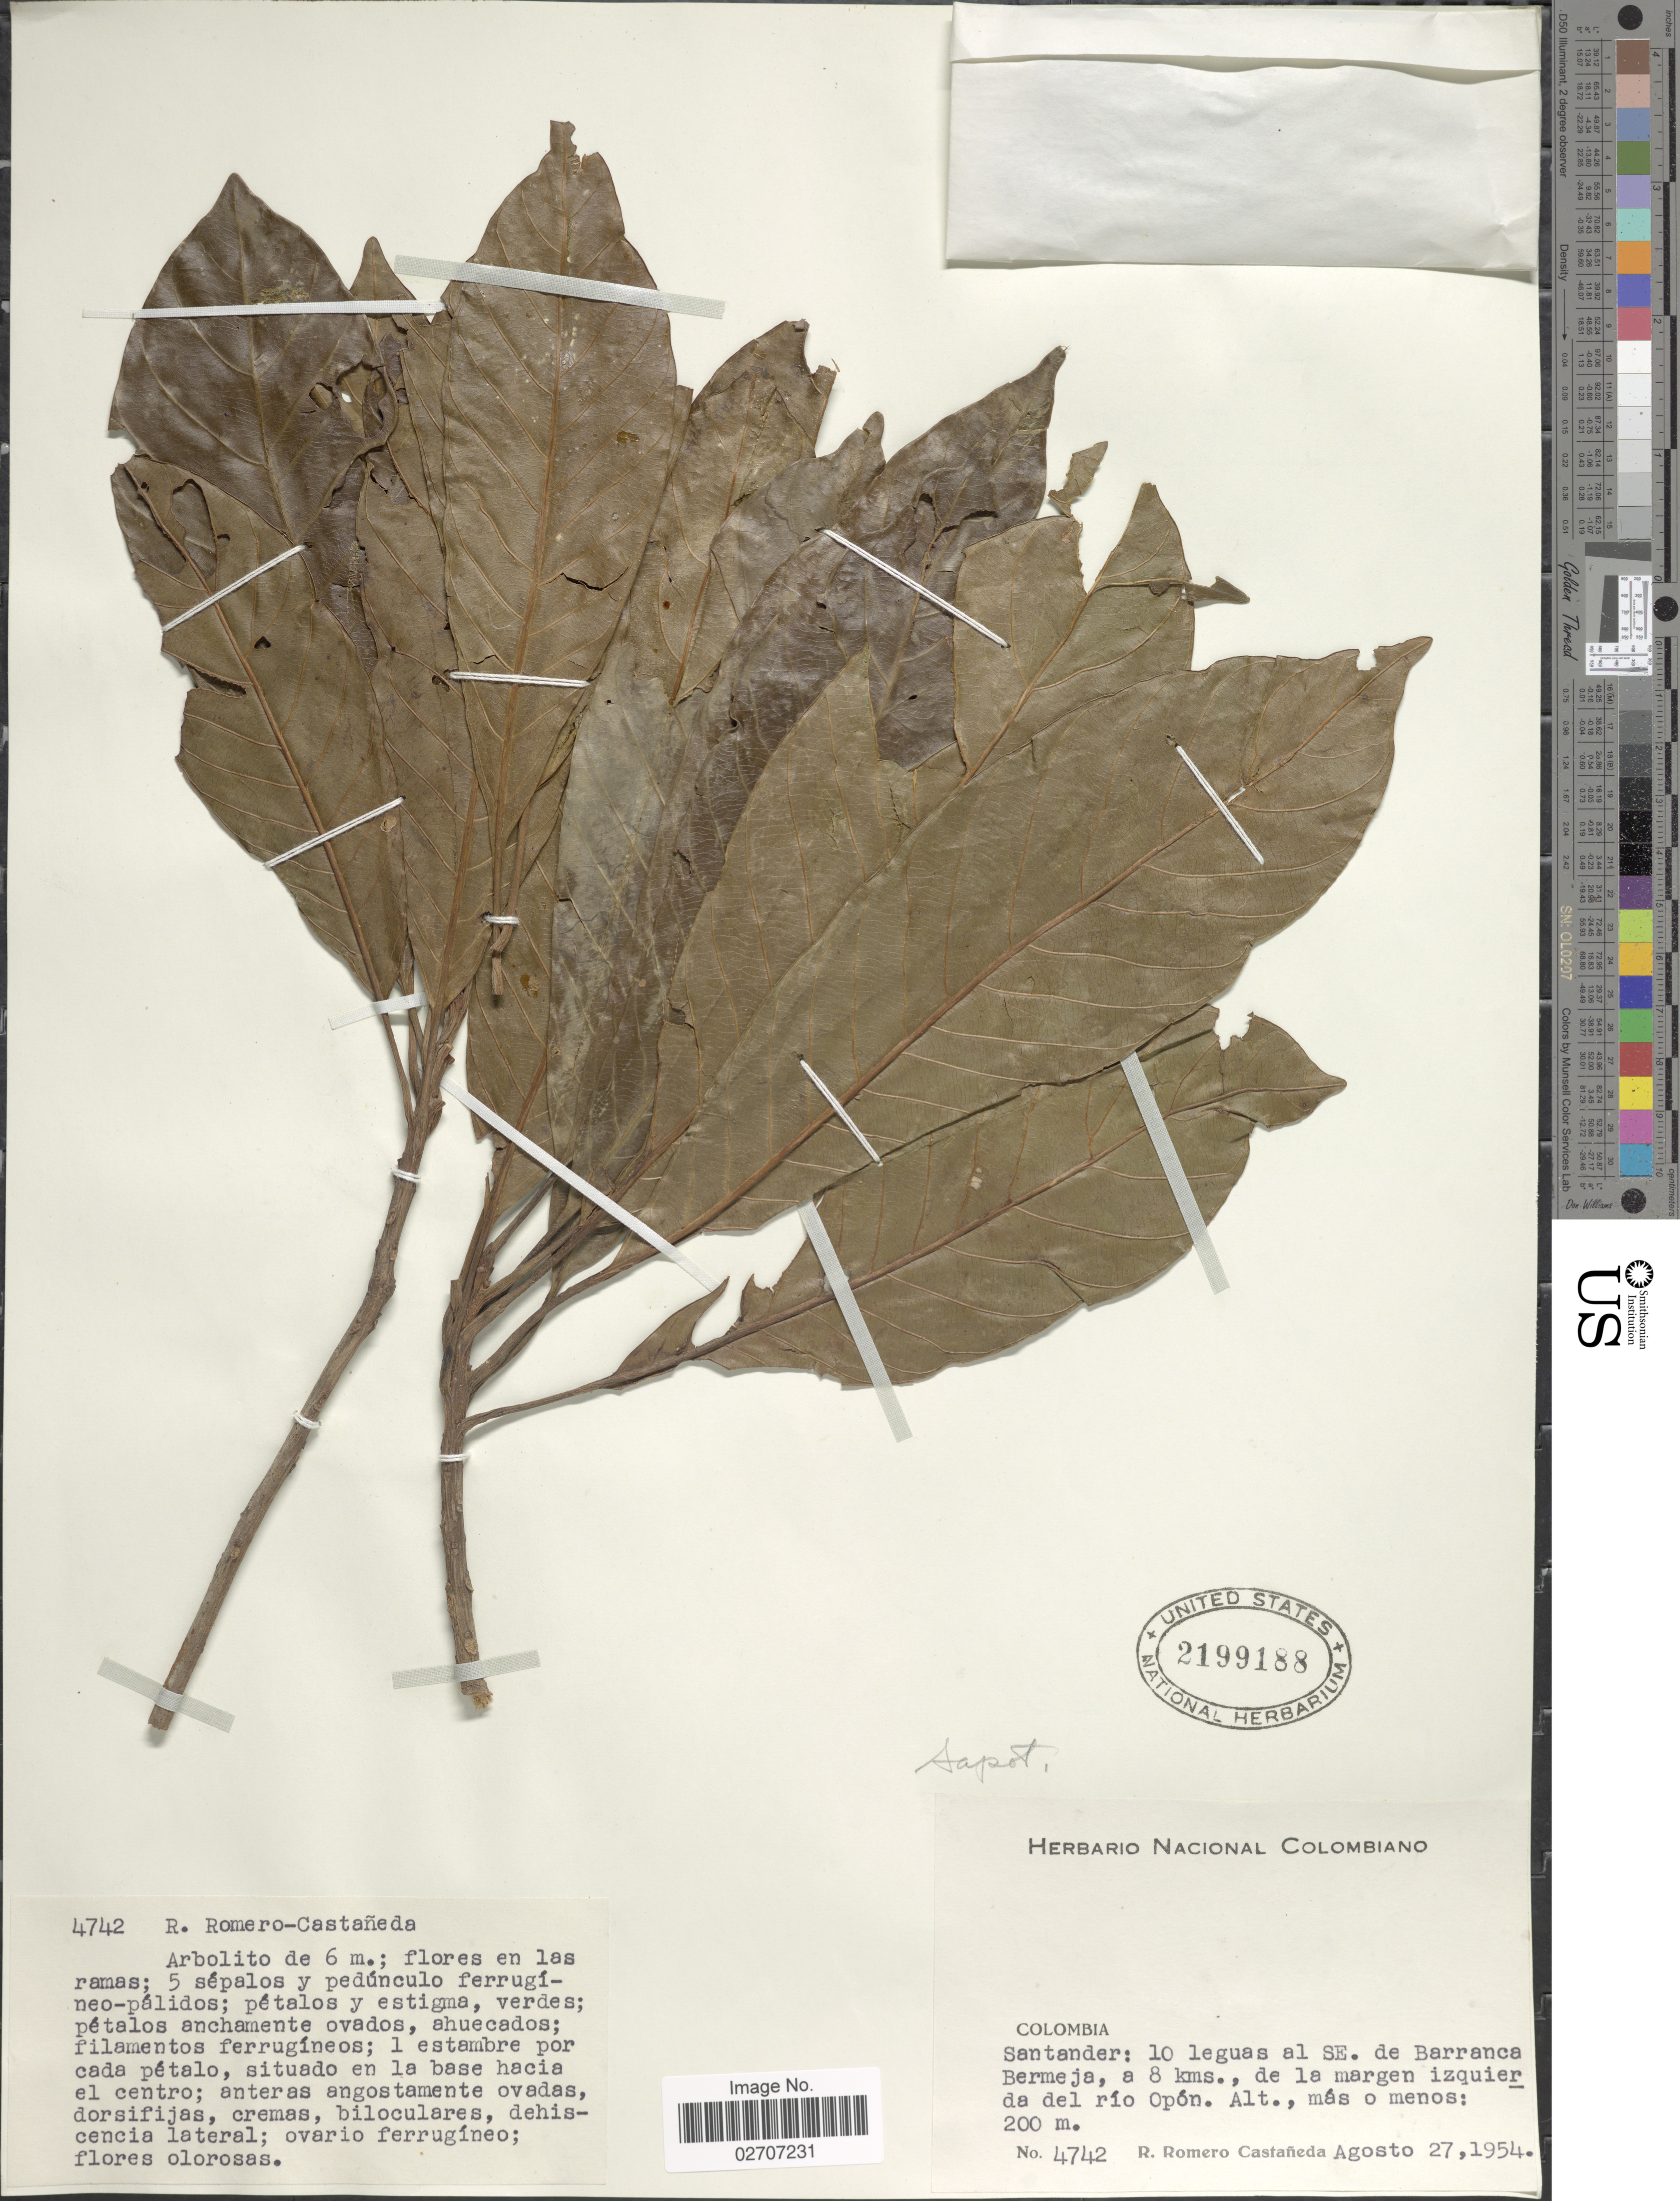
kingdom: Plantae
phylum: Tracheophyta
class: Magnoliopsida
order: Ericales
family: Sapotaceae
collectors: R. Romero Castañeda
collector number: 4742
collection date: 1954-08-27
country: Colombia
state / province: Santander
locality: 10 leguas al SE. de Barranca, Bermeja, a 8 kms. , de la margen izquierda del río Opón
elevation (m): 200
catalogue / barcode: US 2199188